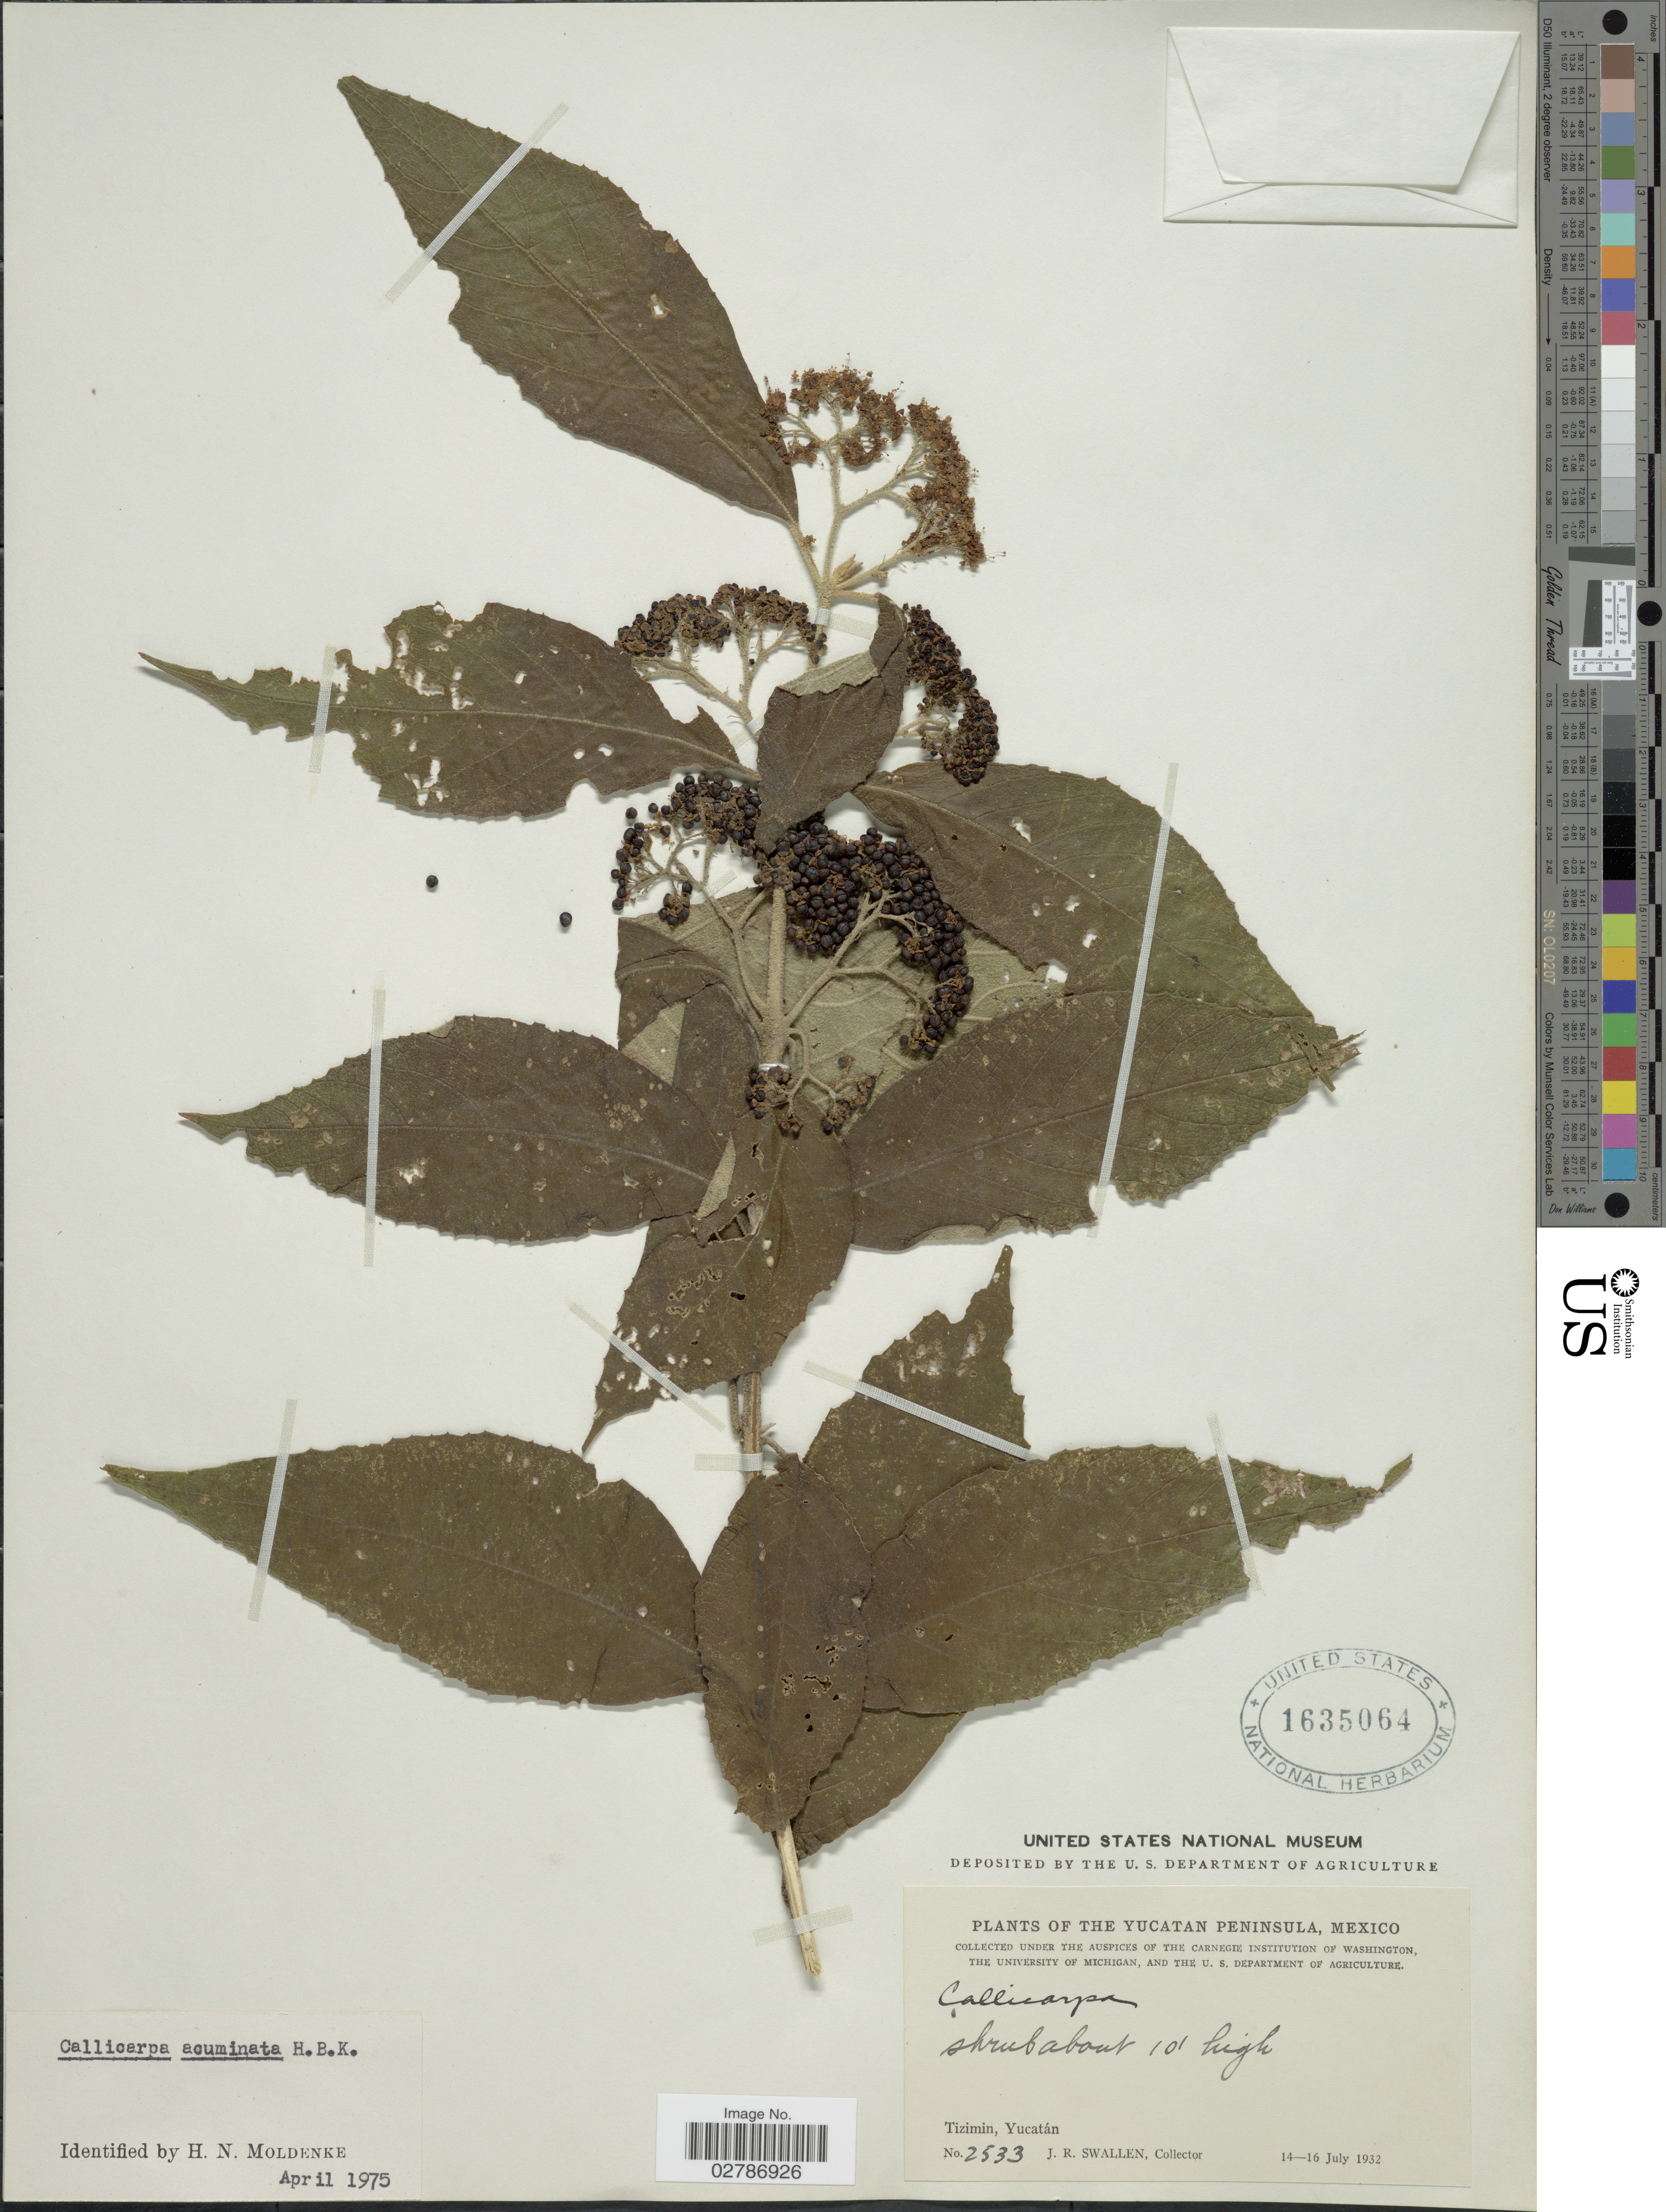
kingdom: Plantae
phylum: Tracheophyta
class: Magnoliopsida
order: Lamiales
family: Lamiaceae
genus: Callicarpa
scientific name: Callicarpa acuminata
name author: Kunth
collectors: J. R. Swallen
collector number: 2533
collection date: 1932-06-14/1932-07-16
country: Mexico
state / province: Yucatán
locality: The Yucatan Peninsula. Tizimin.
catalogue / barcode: US 1635064